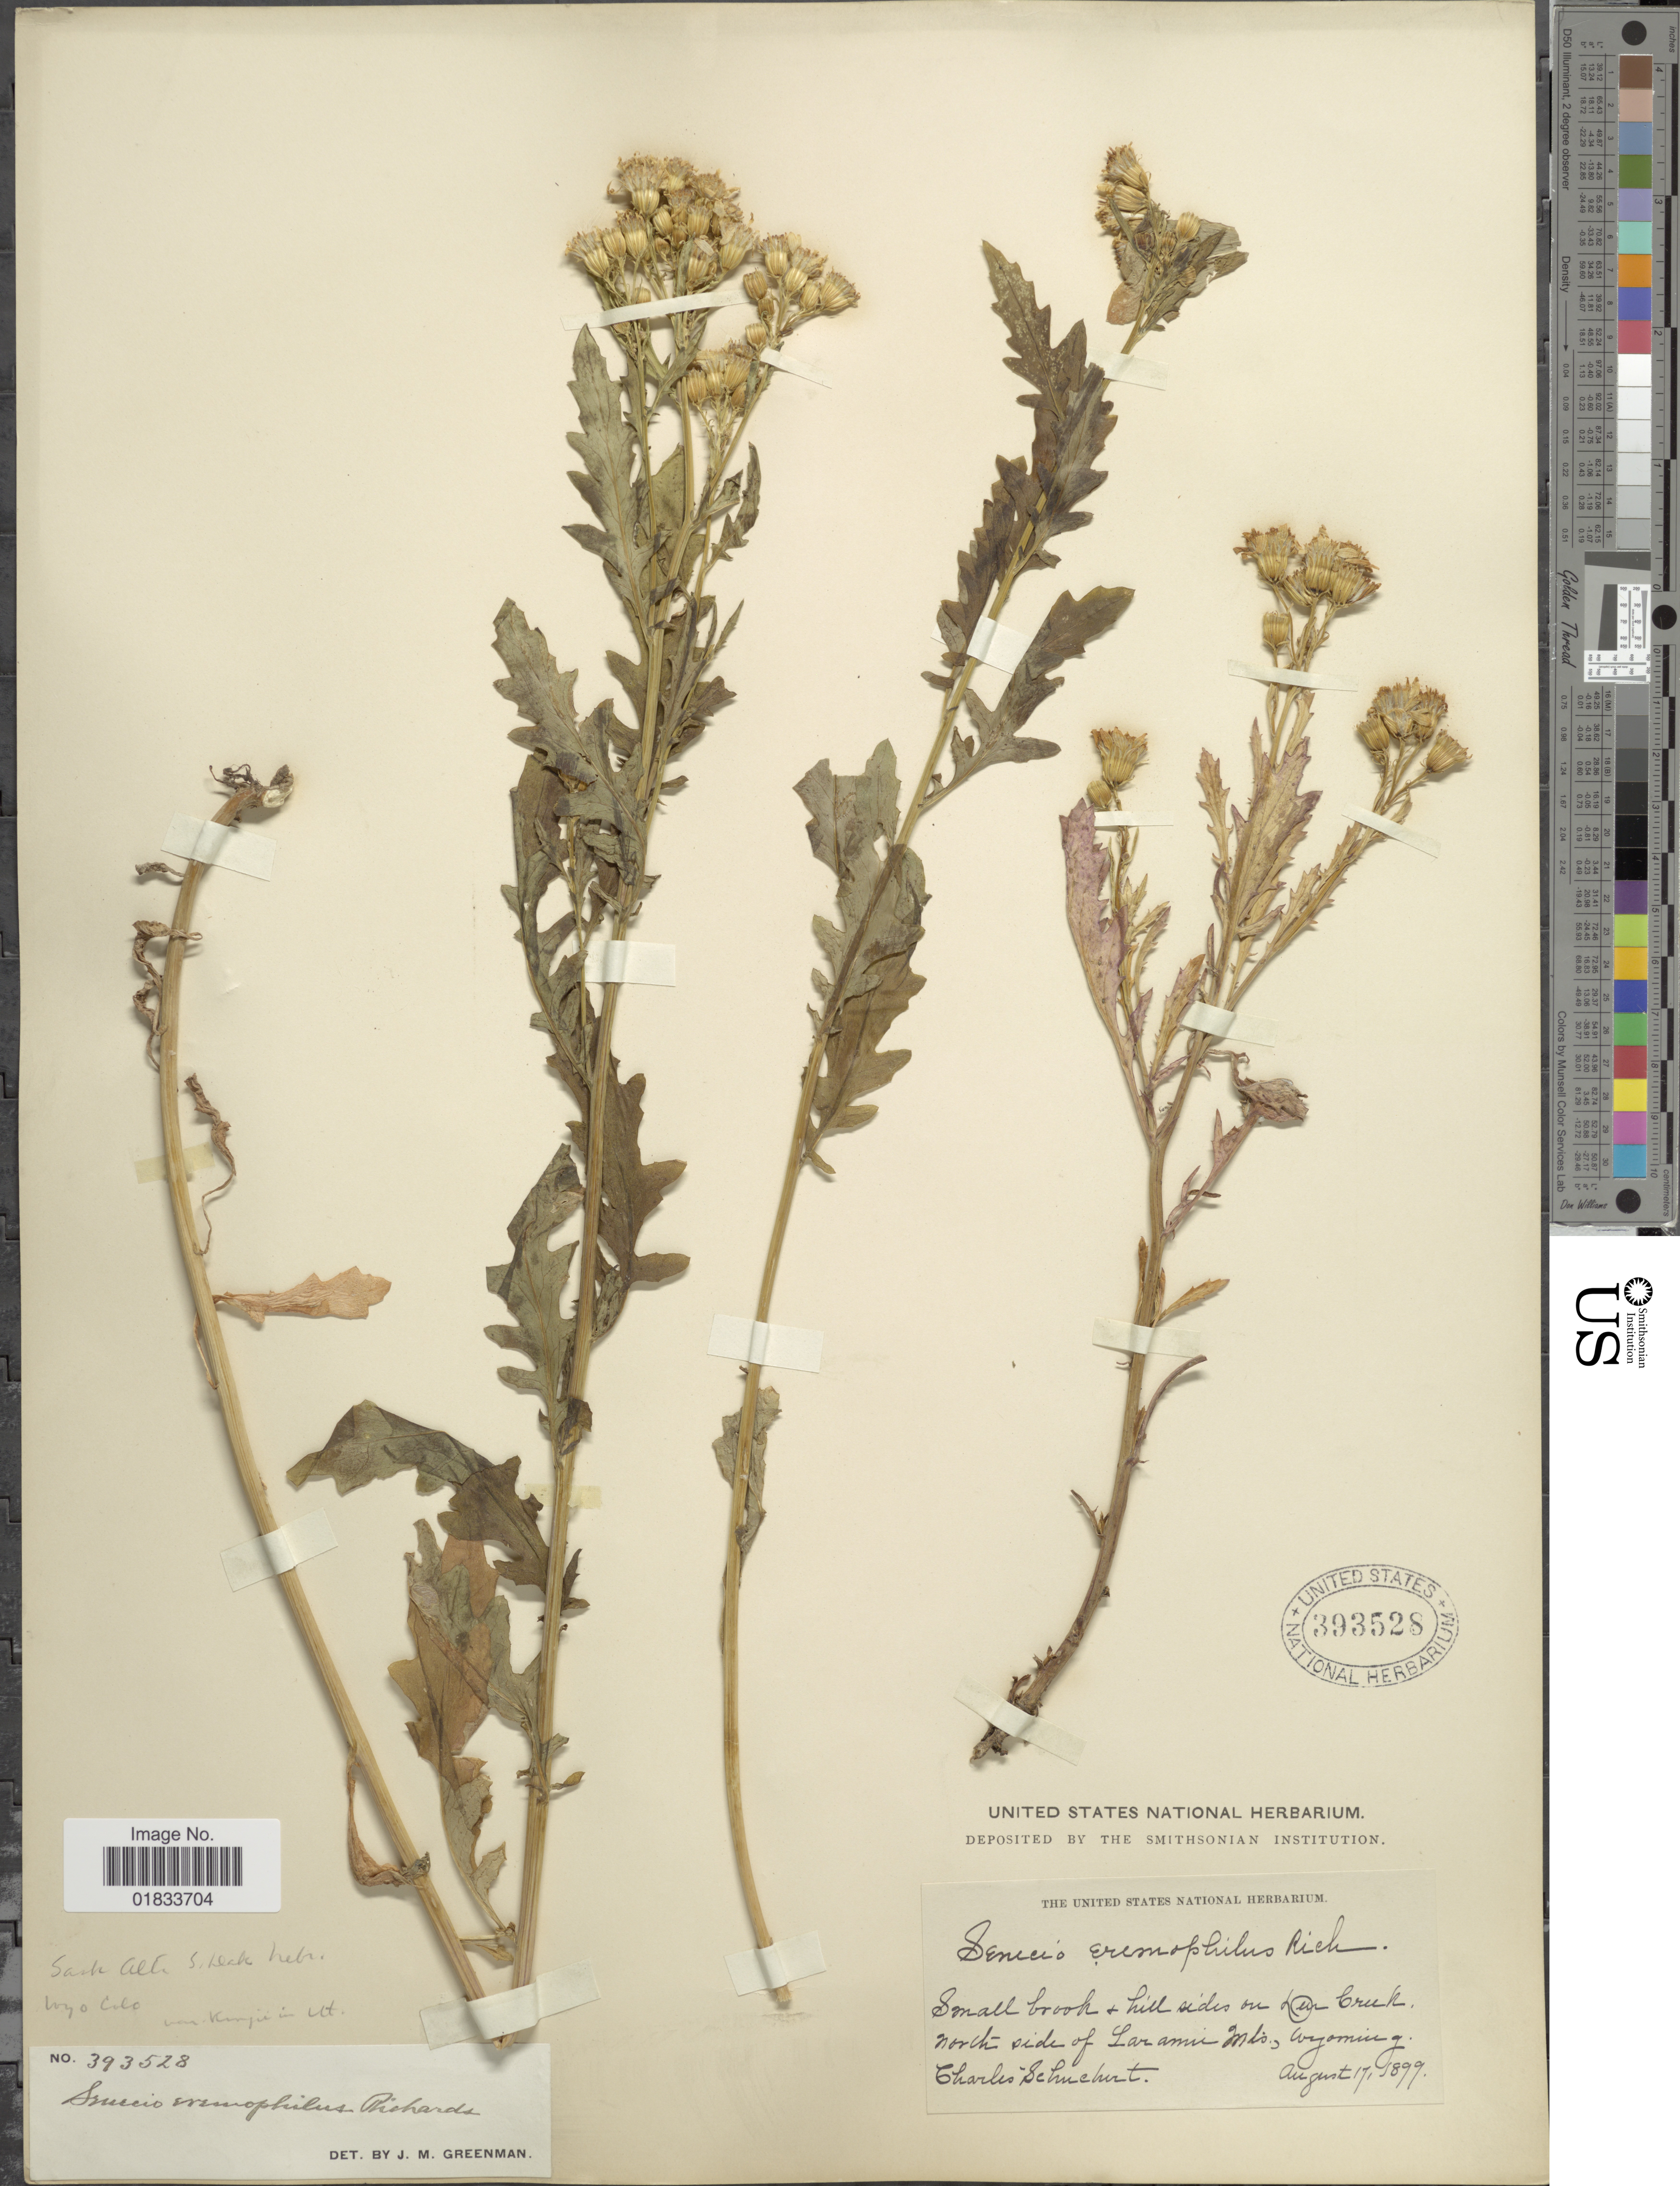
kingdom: Plantae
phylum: Tracheophyta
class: Magnoliopsida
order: Asterales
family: Asteraceae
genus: Senecio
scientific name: Senecio eremophilus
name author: Richardson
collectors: C. Schuchert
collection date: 1899-08-17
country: United States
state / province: Wyoming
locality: Small brook & hill sides on Deer Creek, north side of Larami Mts.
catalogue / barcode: US 393528